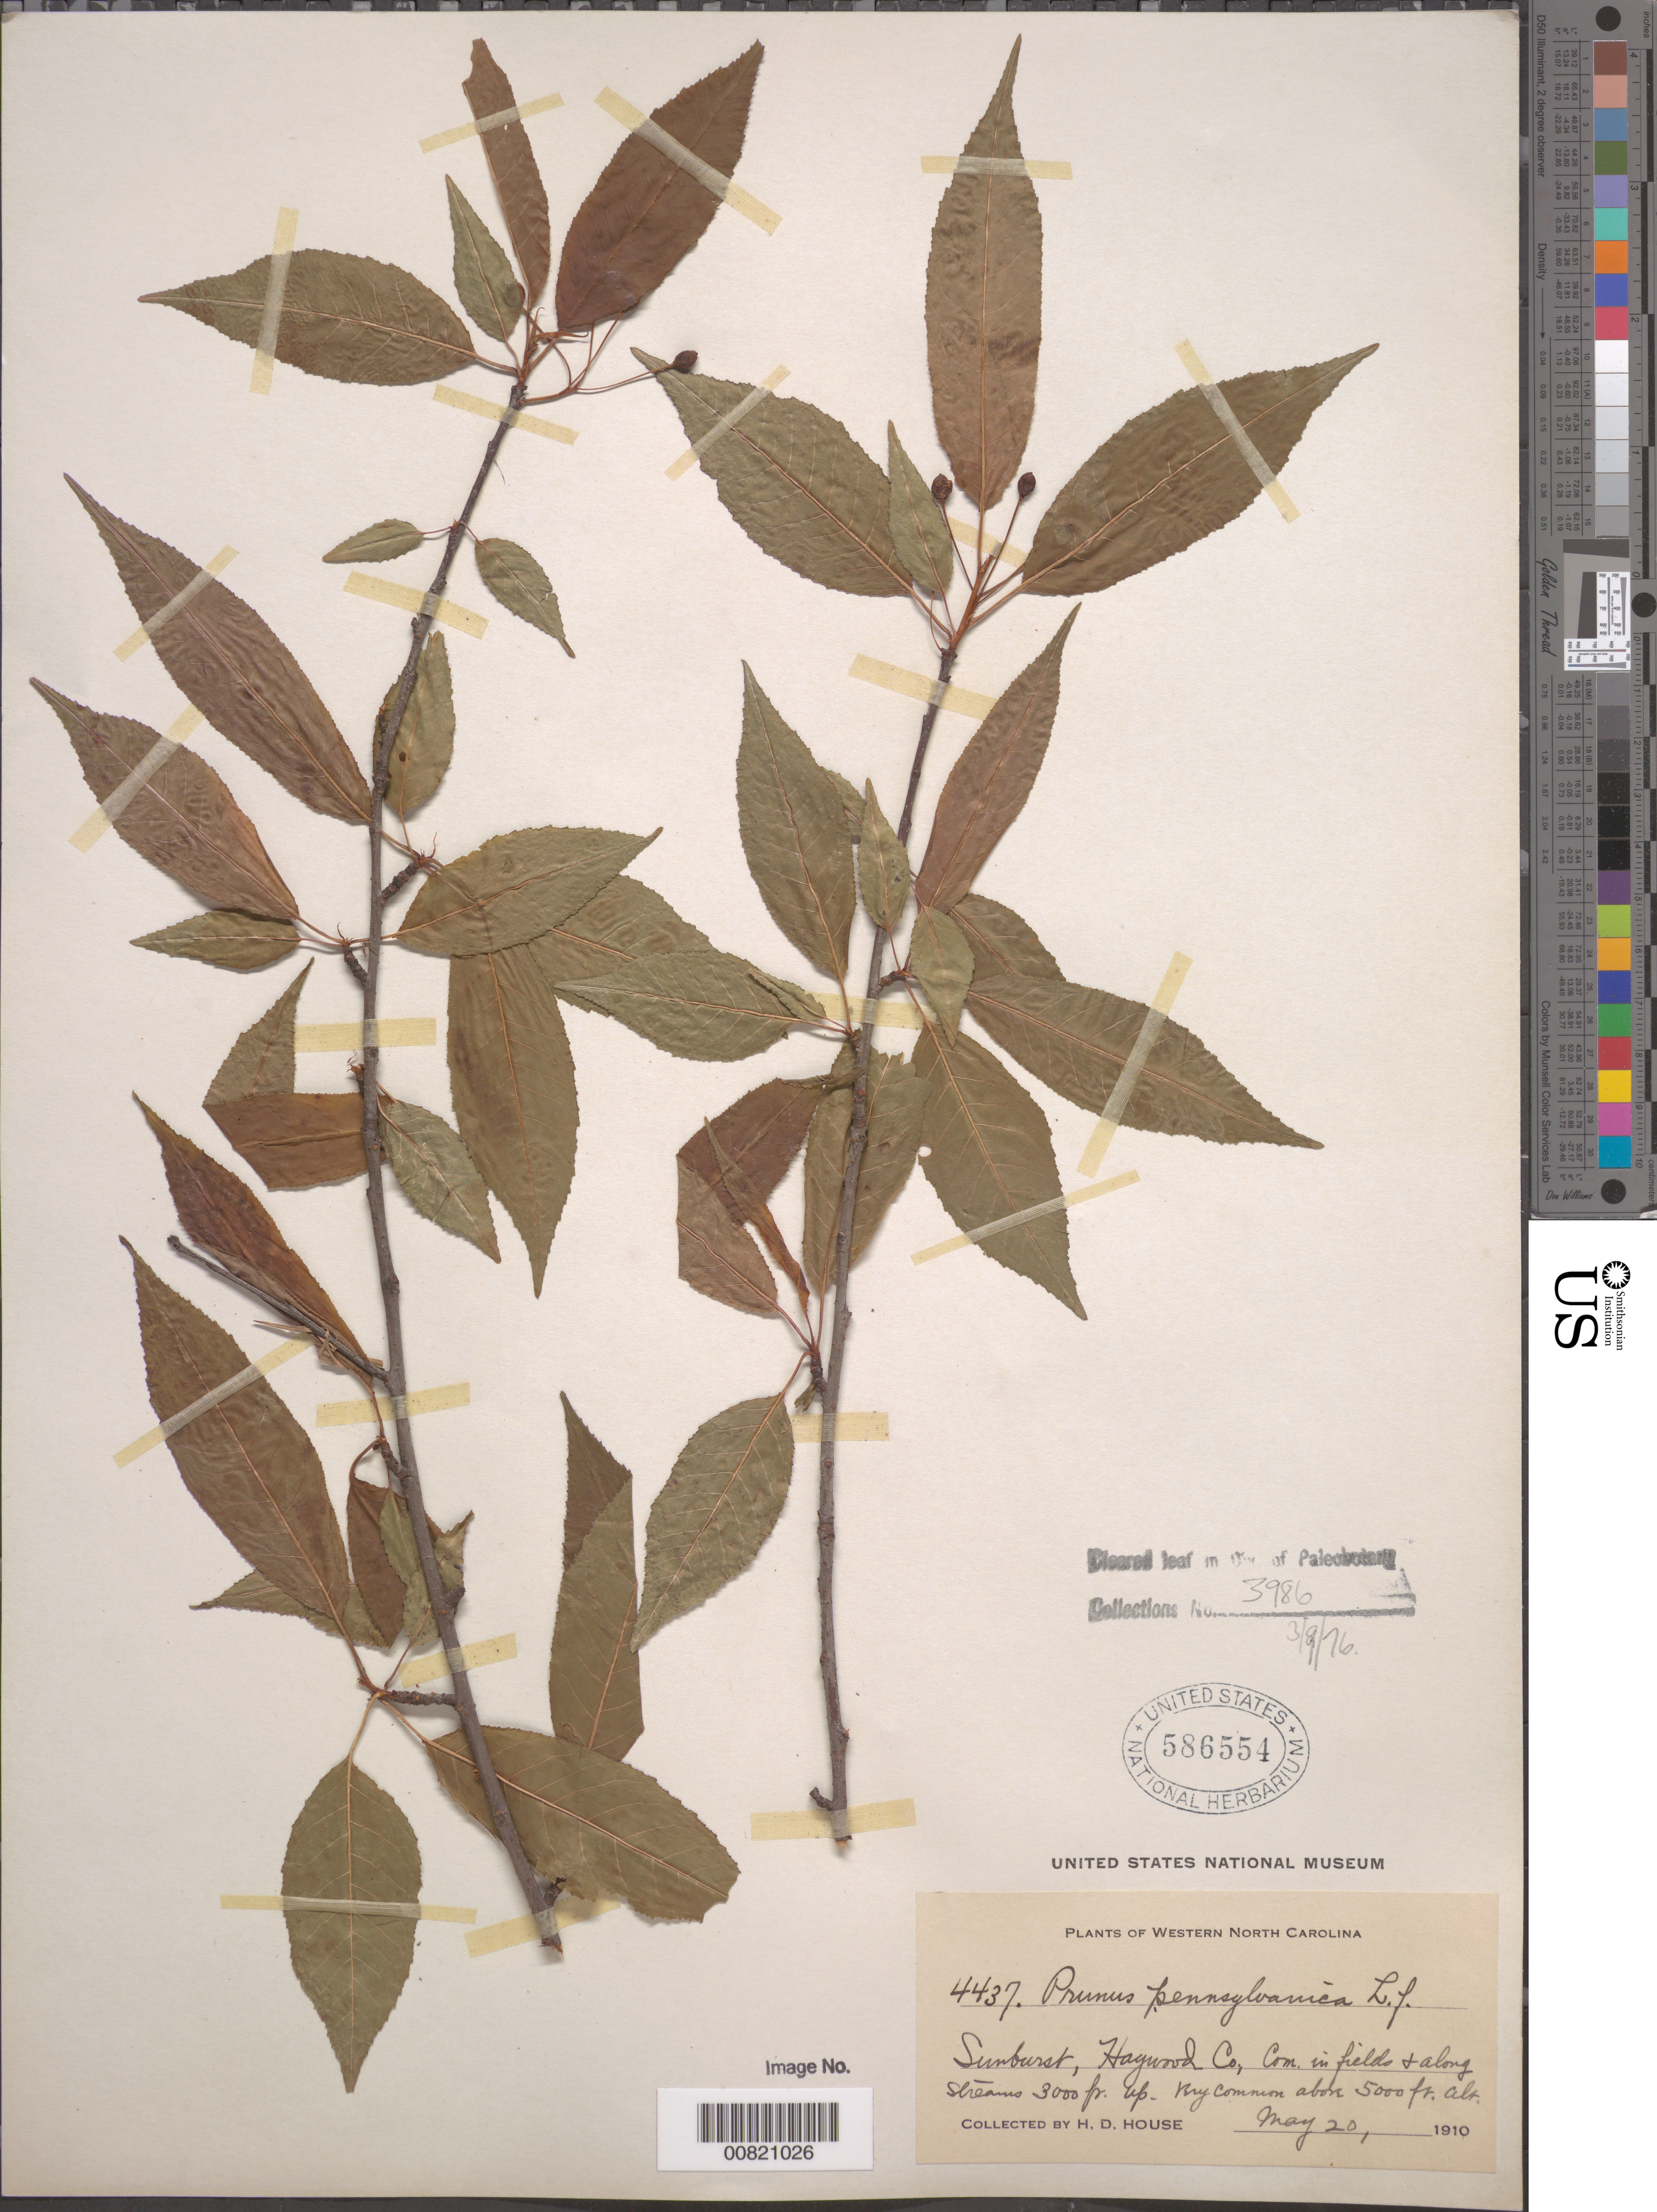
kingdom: Plantae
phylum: Tracheophyta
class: Magnoliopsida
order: Rosales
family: Rosaceae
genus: Prunus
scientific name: Prunus pensylvanica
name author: L. f.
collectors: H. D. House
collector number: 4437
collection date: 1910-05-20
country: United States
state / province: North Carolina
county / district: Haywood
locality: Sunburst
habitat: Common in fields and along streams 3000 ft. up. Very common above 5000 ft.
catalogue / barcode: US 586554